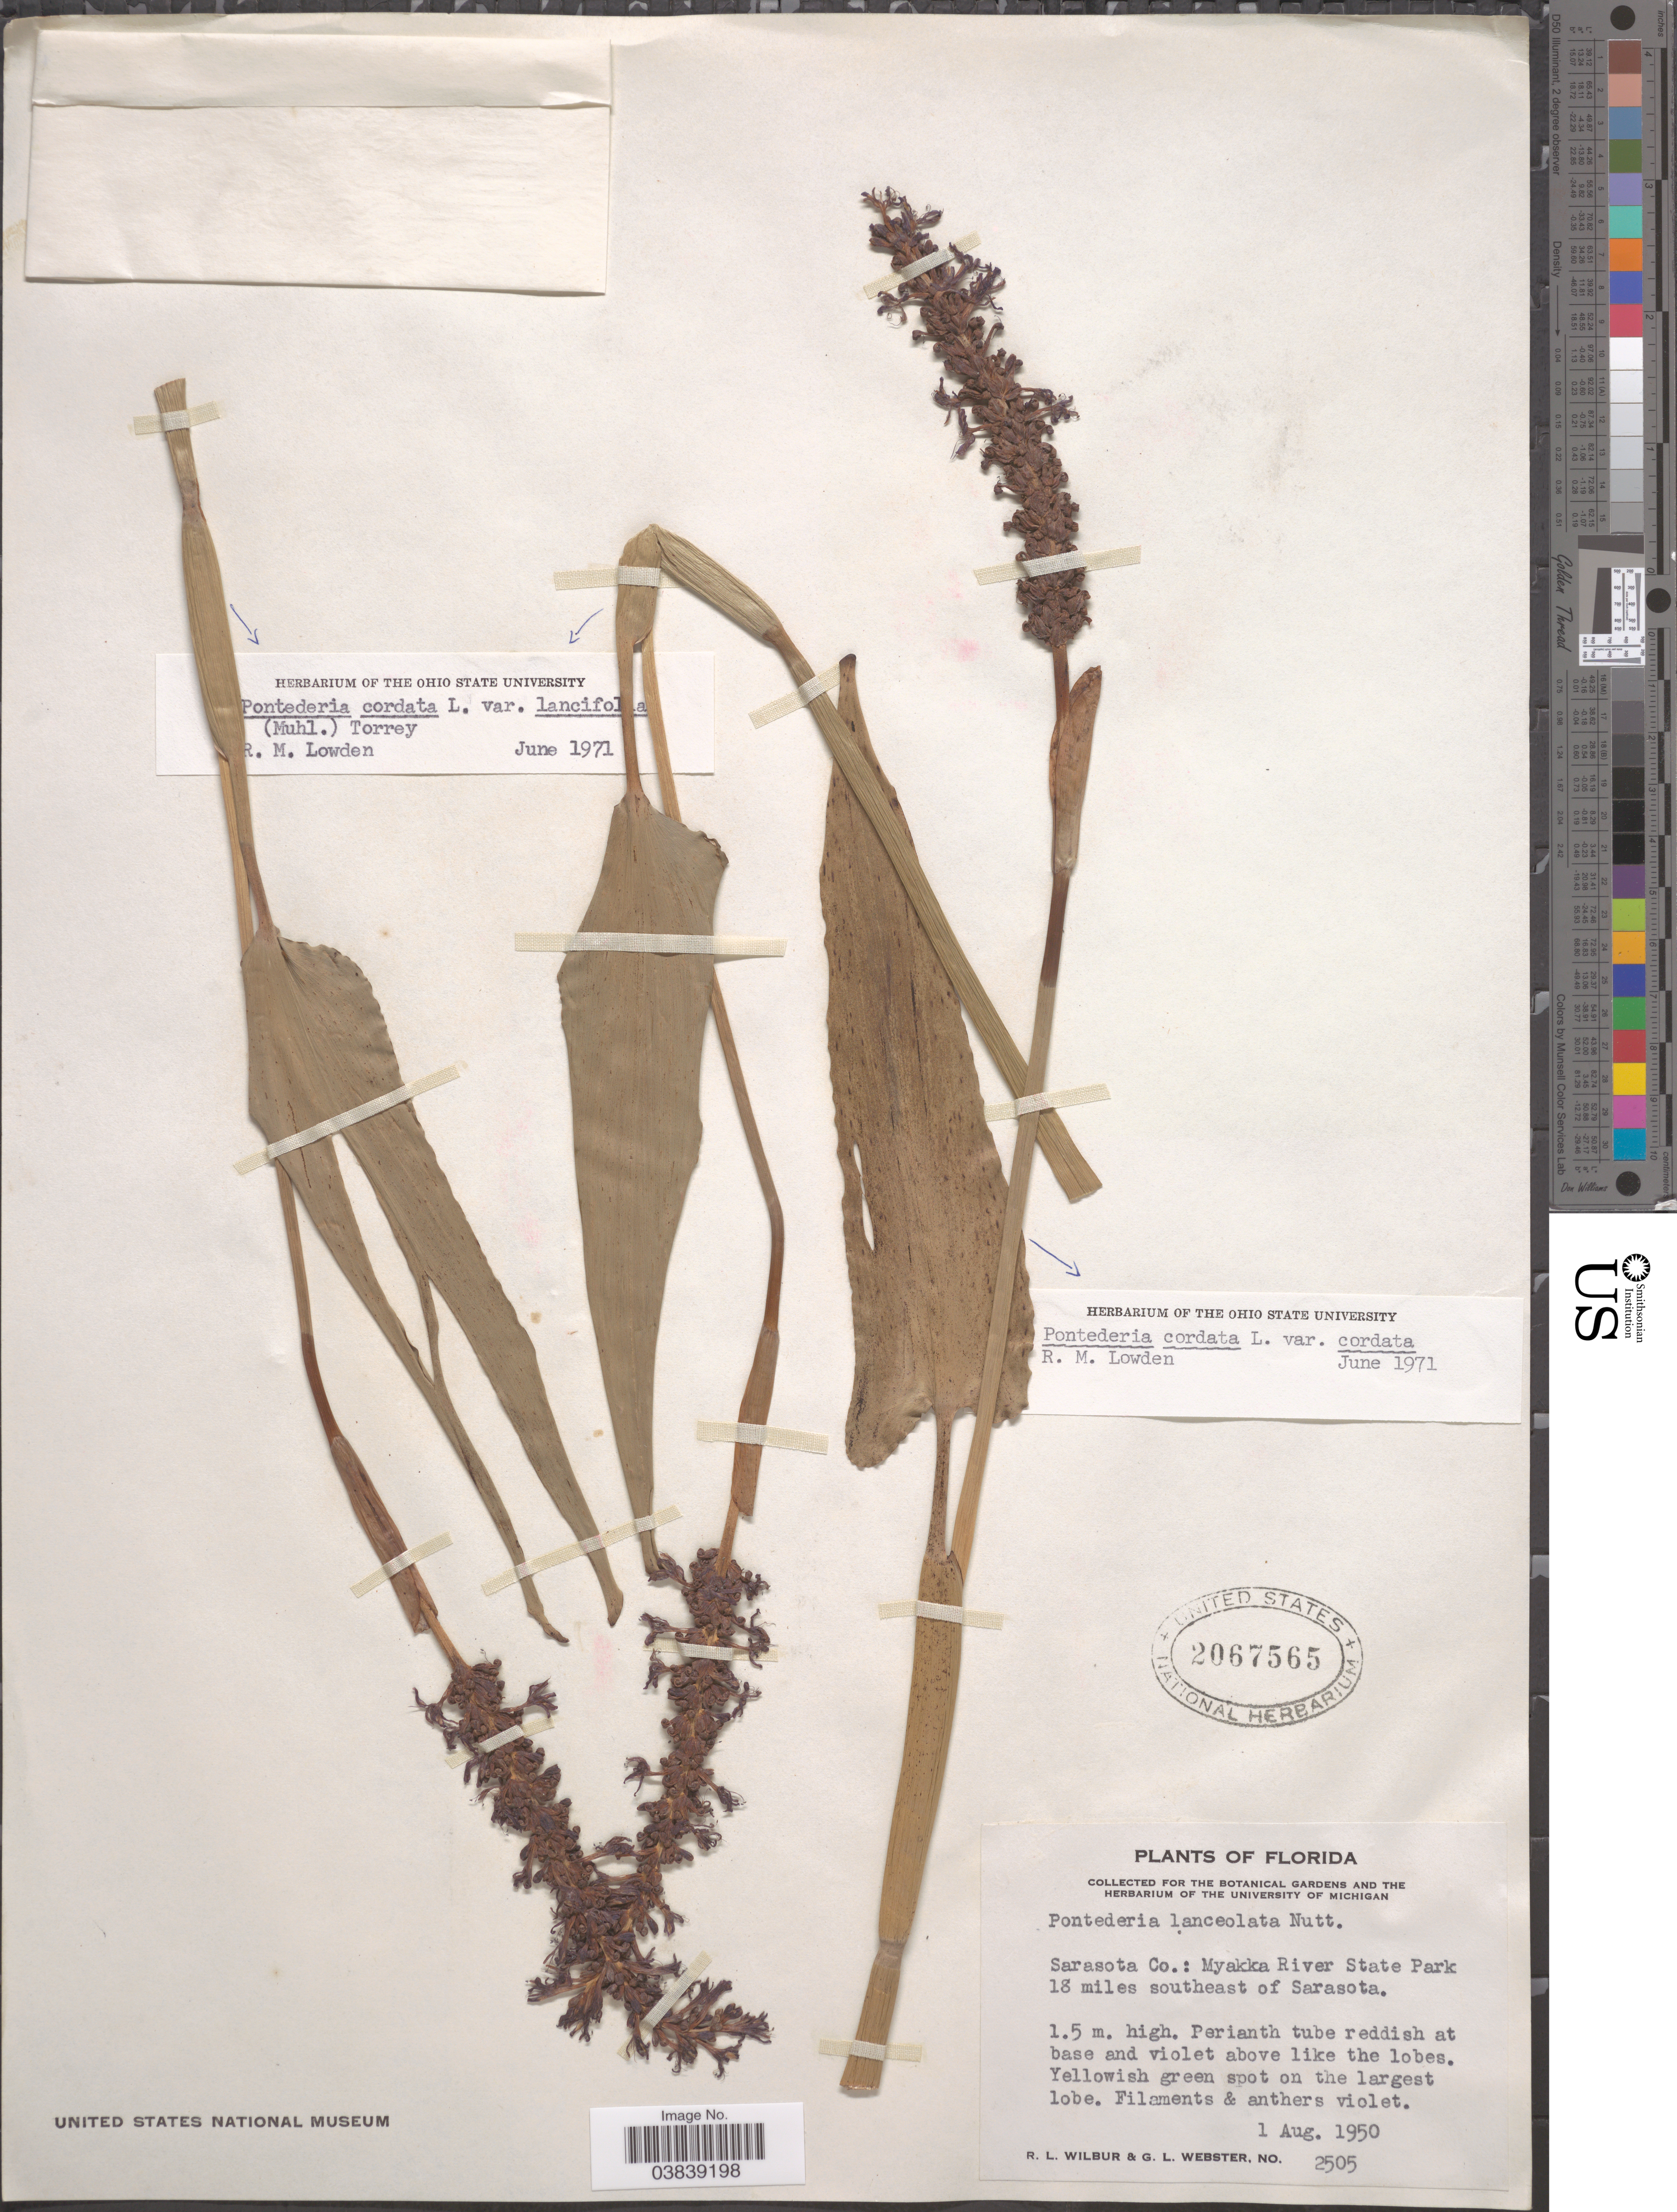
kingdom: Plantae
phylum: Tracheophyta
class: Liliopsida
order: Commelinales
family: Pontederiaceae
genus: Pontederia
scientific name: Pontederia cordata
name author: L.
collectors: R. L. Wilbur & G. L. Webster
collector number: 2505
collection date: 1950-08-01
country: United States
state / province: Florida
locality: Sarasota Co.: Myakka River State Park 18 miles southeast of Sarasota.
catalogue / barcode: US 2067565